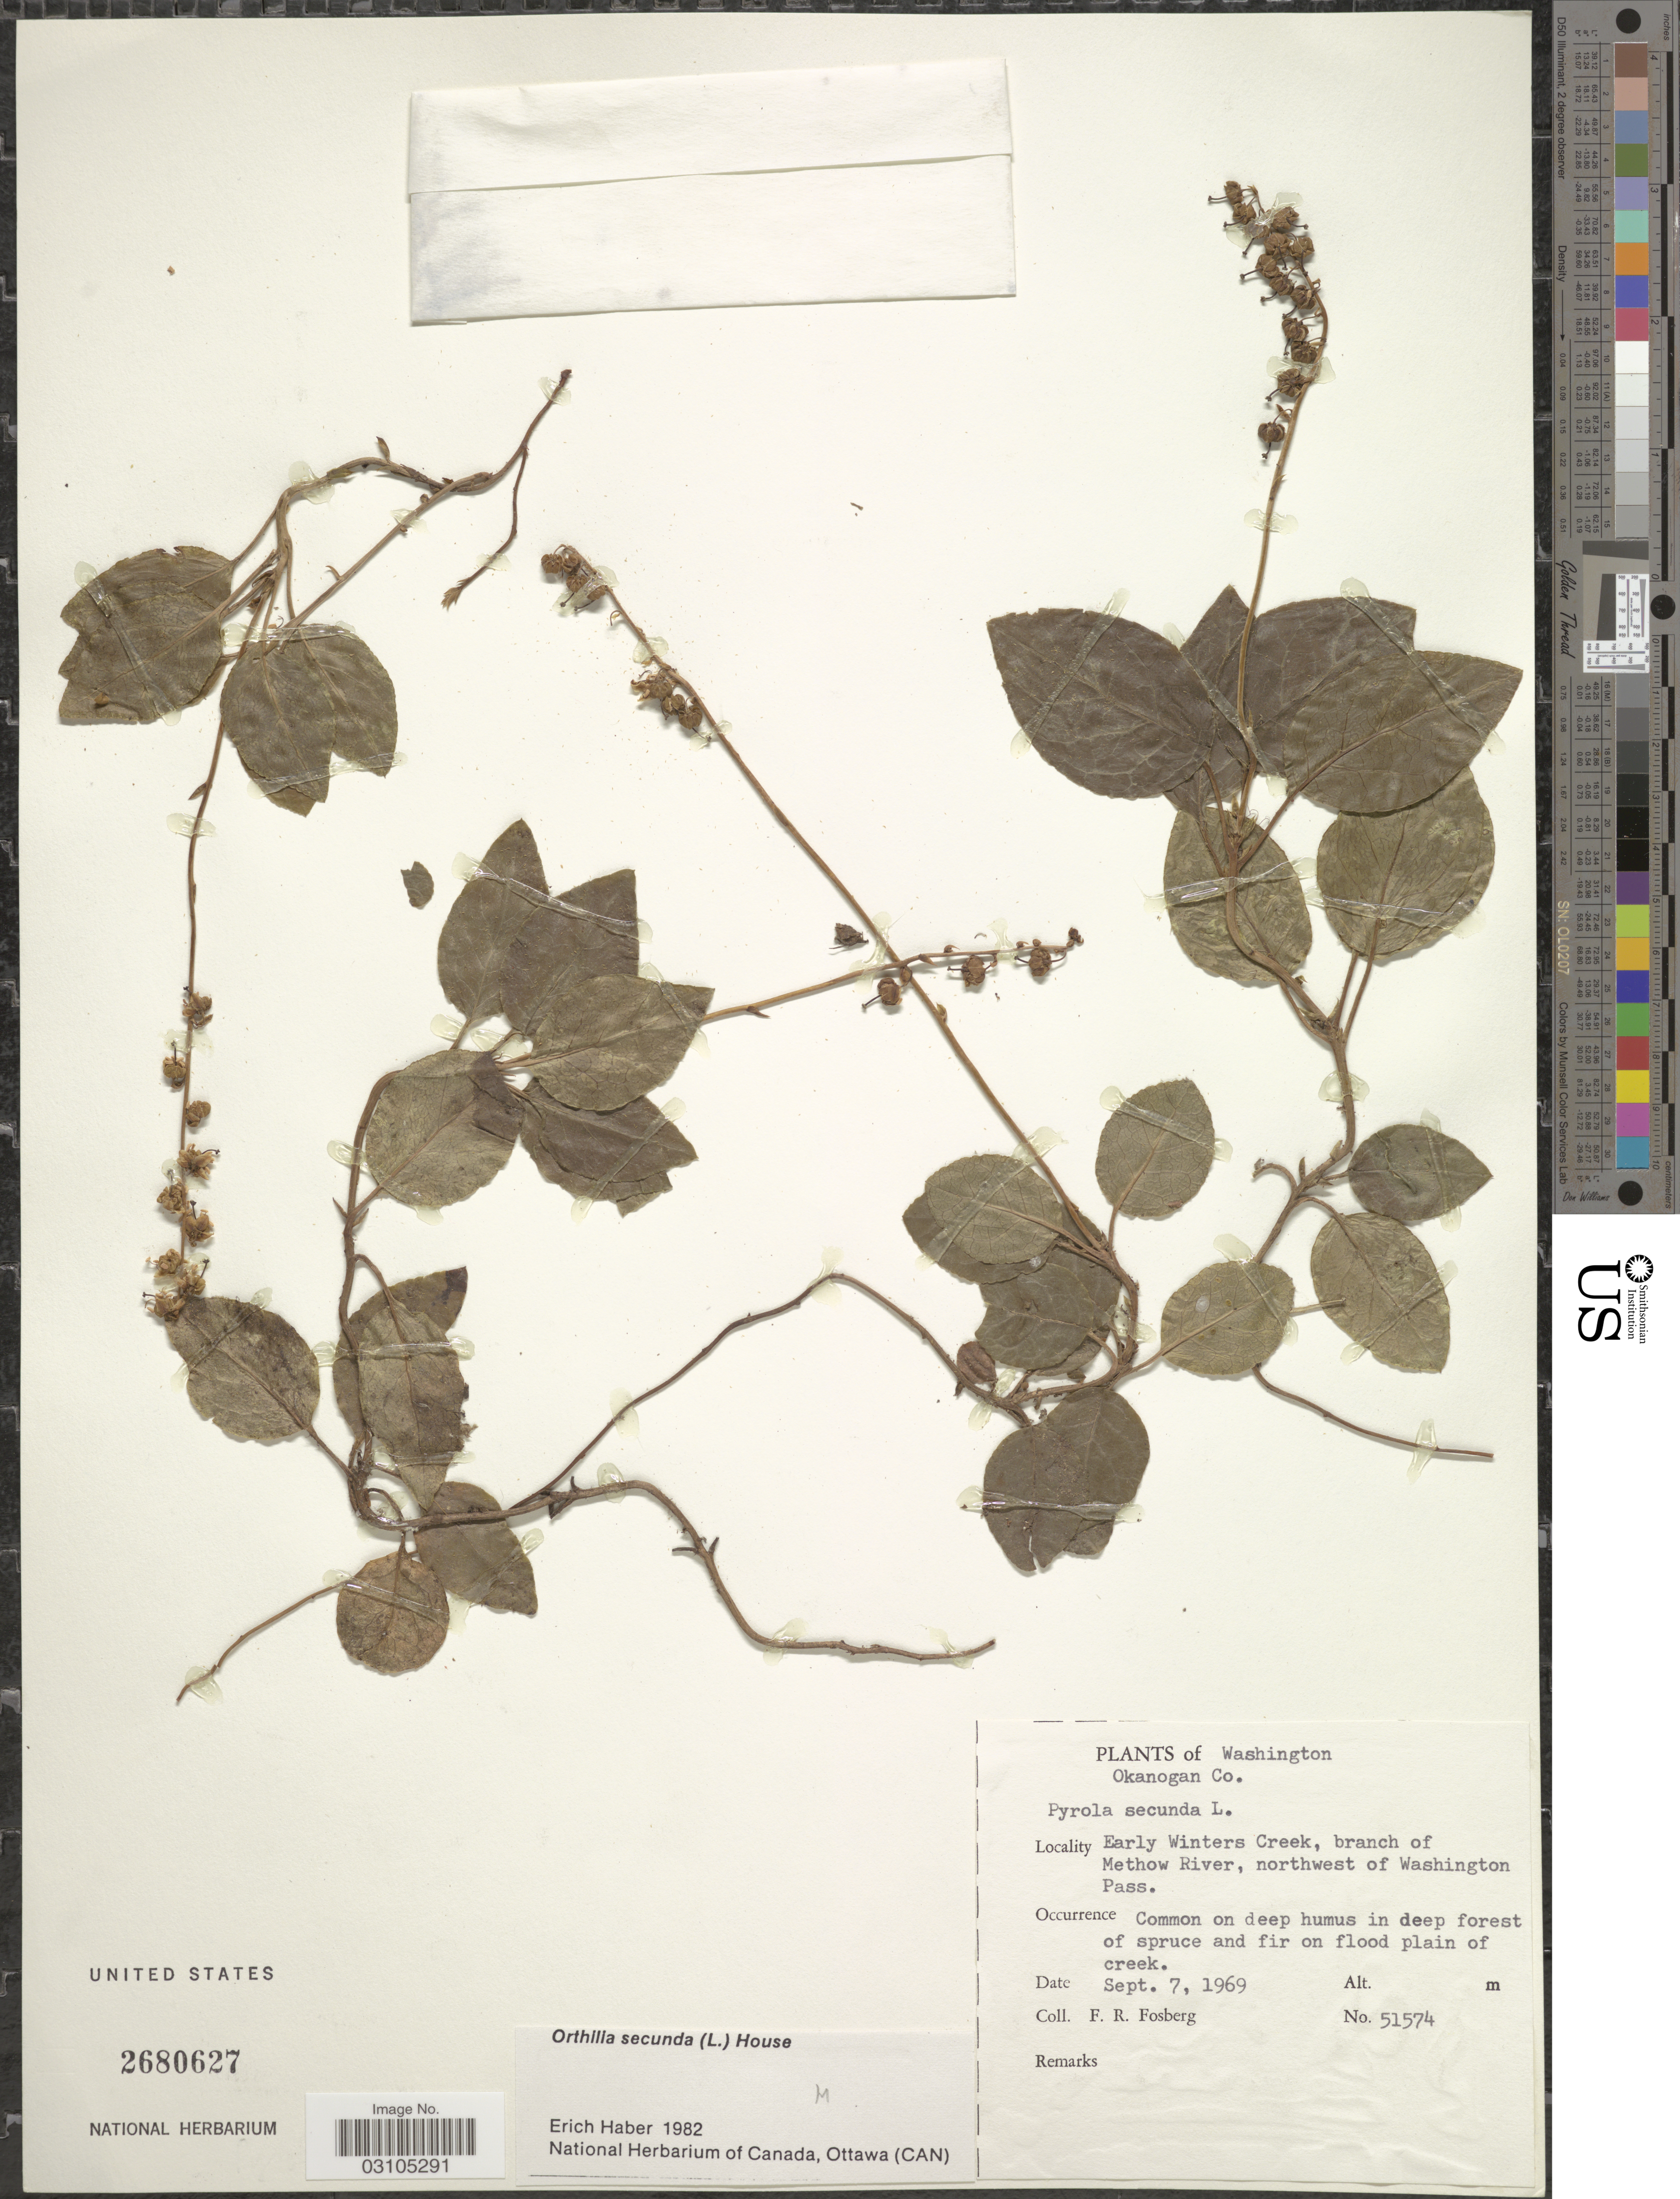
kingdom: Plantae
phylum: Tracheophyta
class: Magnoliopsida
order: Ericales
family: Ericaceae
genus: Orthilia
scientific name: Orthilia secunda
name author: (L.) House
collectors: F. R. Fosberg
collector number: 51574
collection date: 1969-09-07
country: United States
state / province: Washington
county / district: Okanogan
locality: Okanogan Co. Early Winters Creek, branch of Methow River, northwest of Washington Pass.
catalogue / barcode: US 2680627